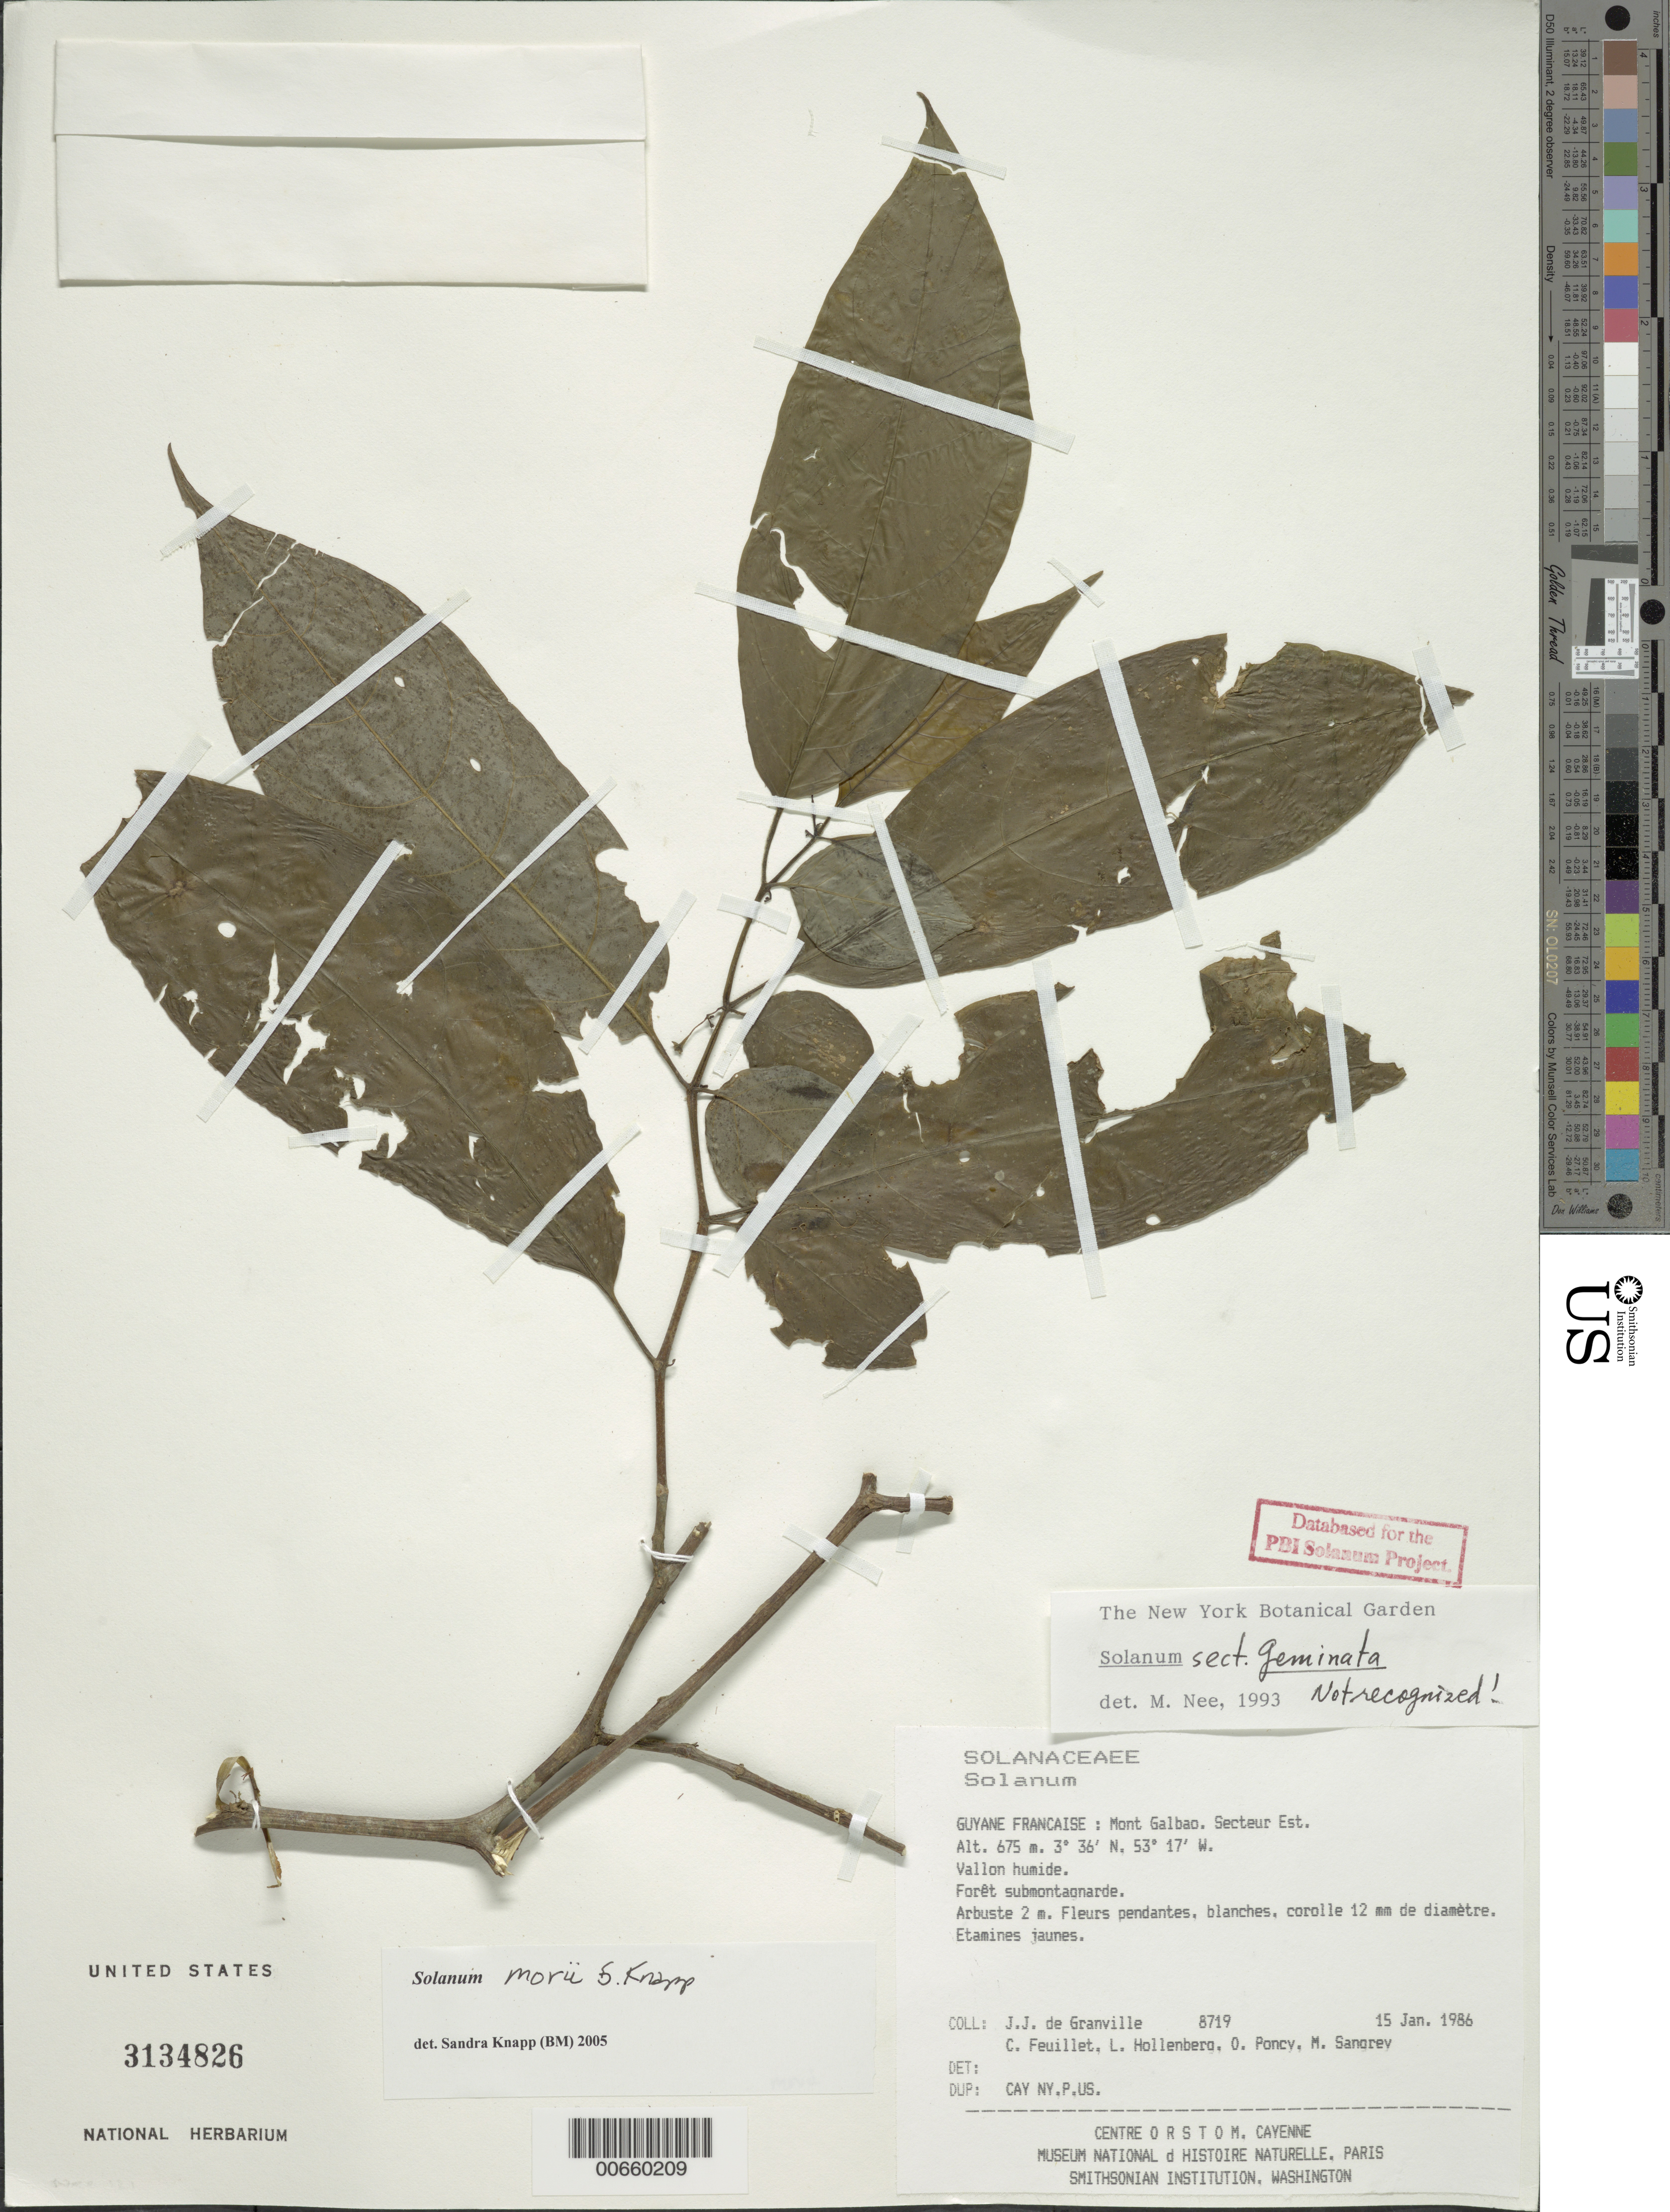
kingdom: Plantae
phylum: Tracheophyta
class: Magnoliopsida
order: Solanales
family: Solanaceae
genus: Solanum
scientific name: Solanum morii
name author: S. Knapp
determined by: Knapp, S. D.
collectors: J.-J. de Granville, C. Feuillet, L. Hollenberg, O. Poncy & M. Sangrey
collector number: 8719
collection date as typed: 1 Jan 1986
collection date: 1986-01-01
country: French Guiana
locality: Mont Galbao. Secteur Est. Vallon humide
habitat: Forêt submontagnarde.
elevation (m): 675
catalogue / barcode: US 3134826